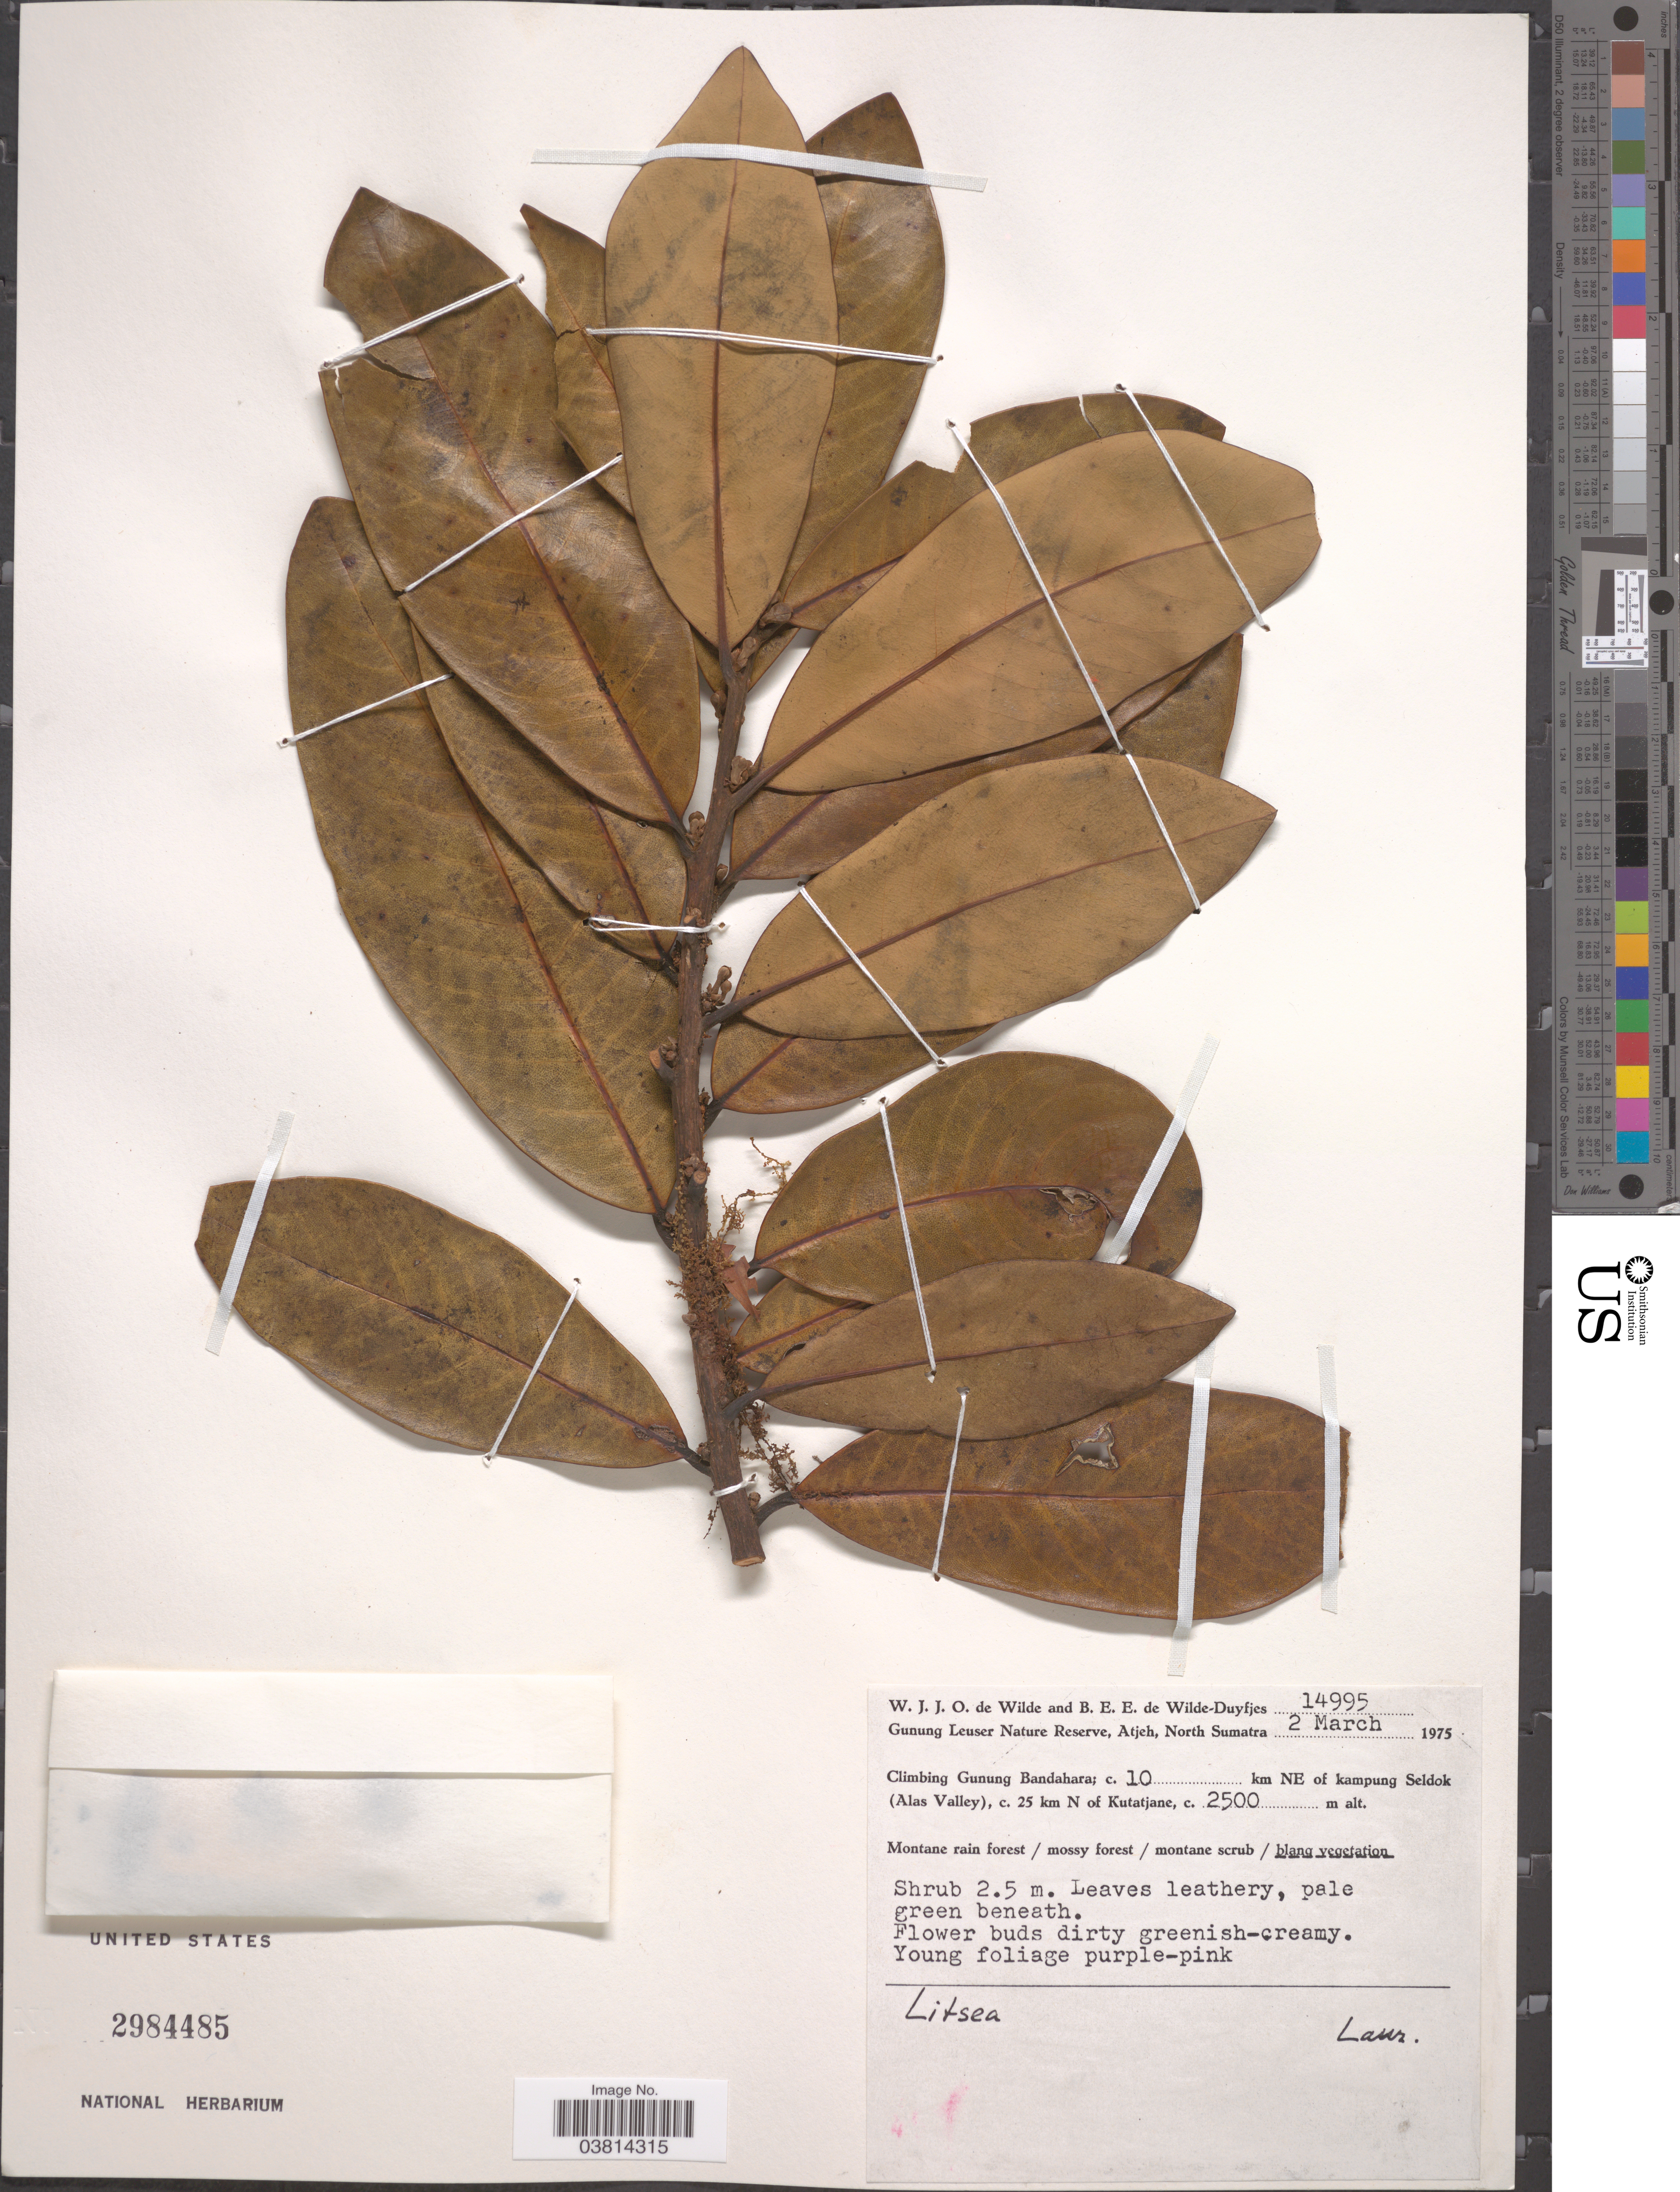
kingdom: Plantae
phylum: Tracheophyta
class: Magnoliopsida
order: Laurales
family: Lauraceae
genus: Litsea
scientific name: Litsea sp.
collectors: W. J. de Wilde & B. E. de Wilde-Duyfjes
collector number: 14995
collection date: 1975-03-02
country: Indonesia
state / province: Sumatra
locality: Gunung Leuser Nature Reserve, Atjeh, North Sumatra. Climbing Gunung Bandahara; c. 10 km NE of kampung Seldok (Alas Valley), c. 25 km N of Kutatjane.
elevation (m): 2500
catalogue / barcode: US 2984485